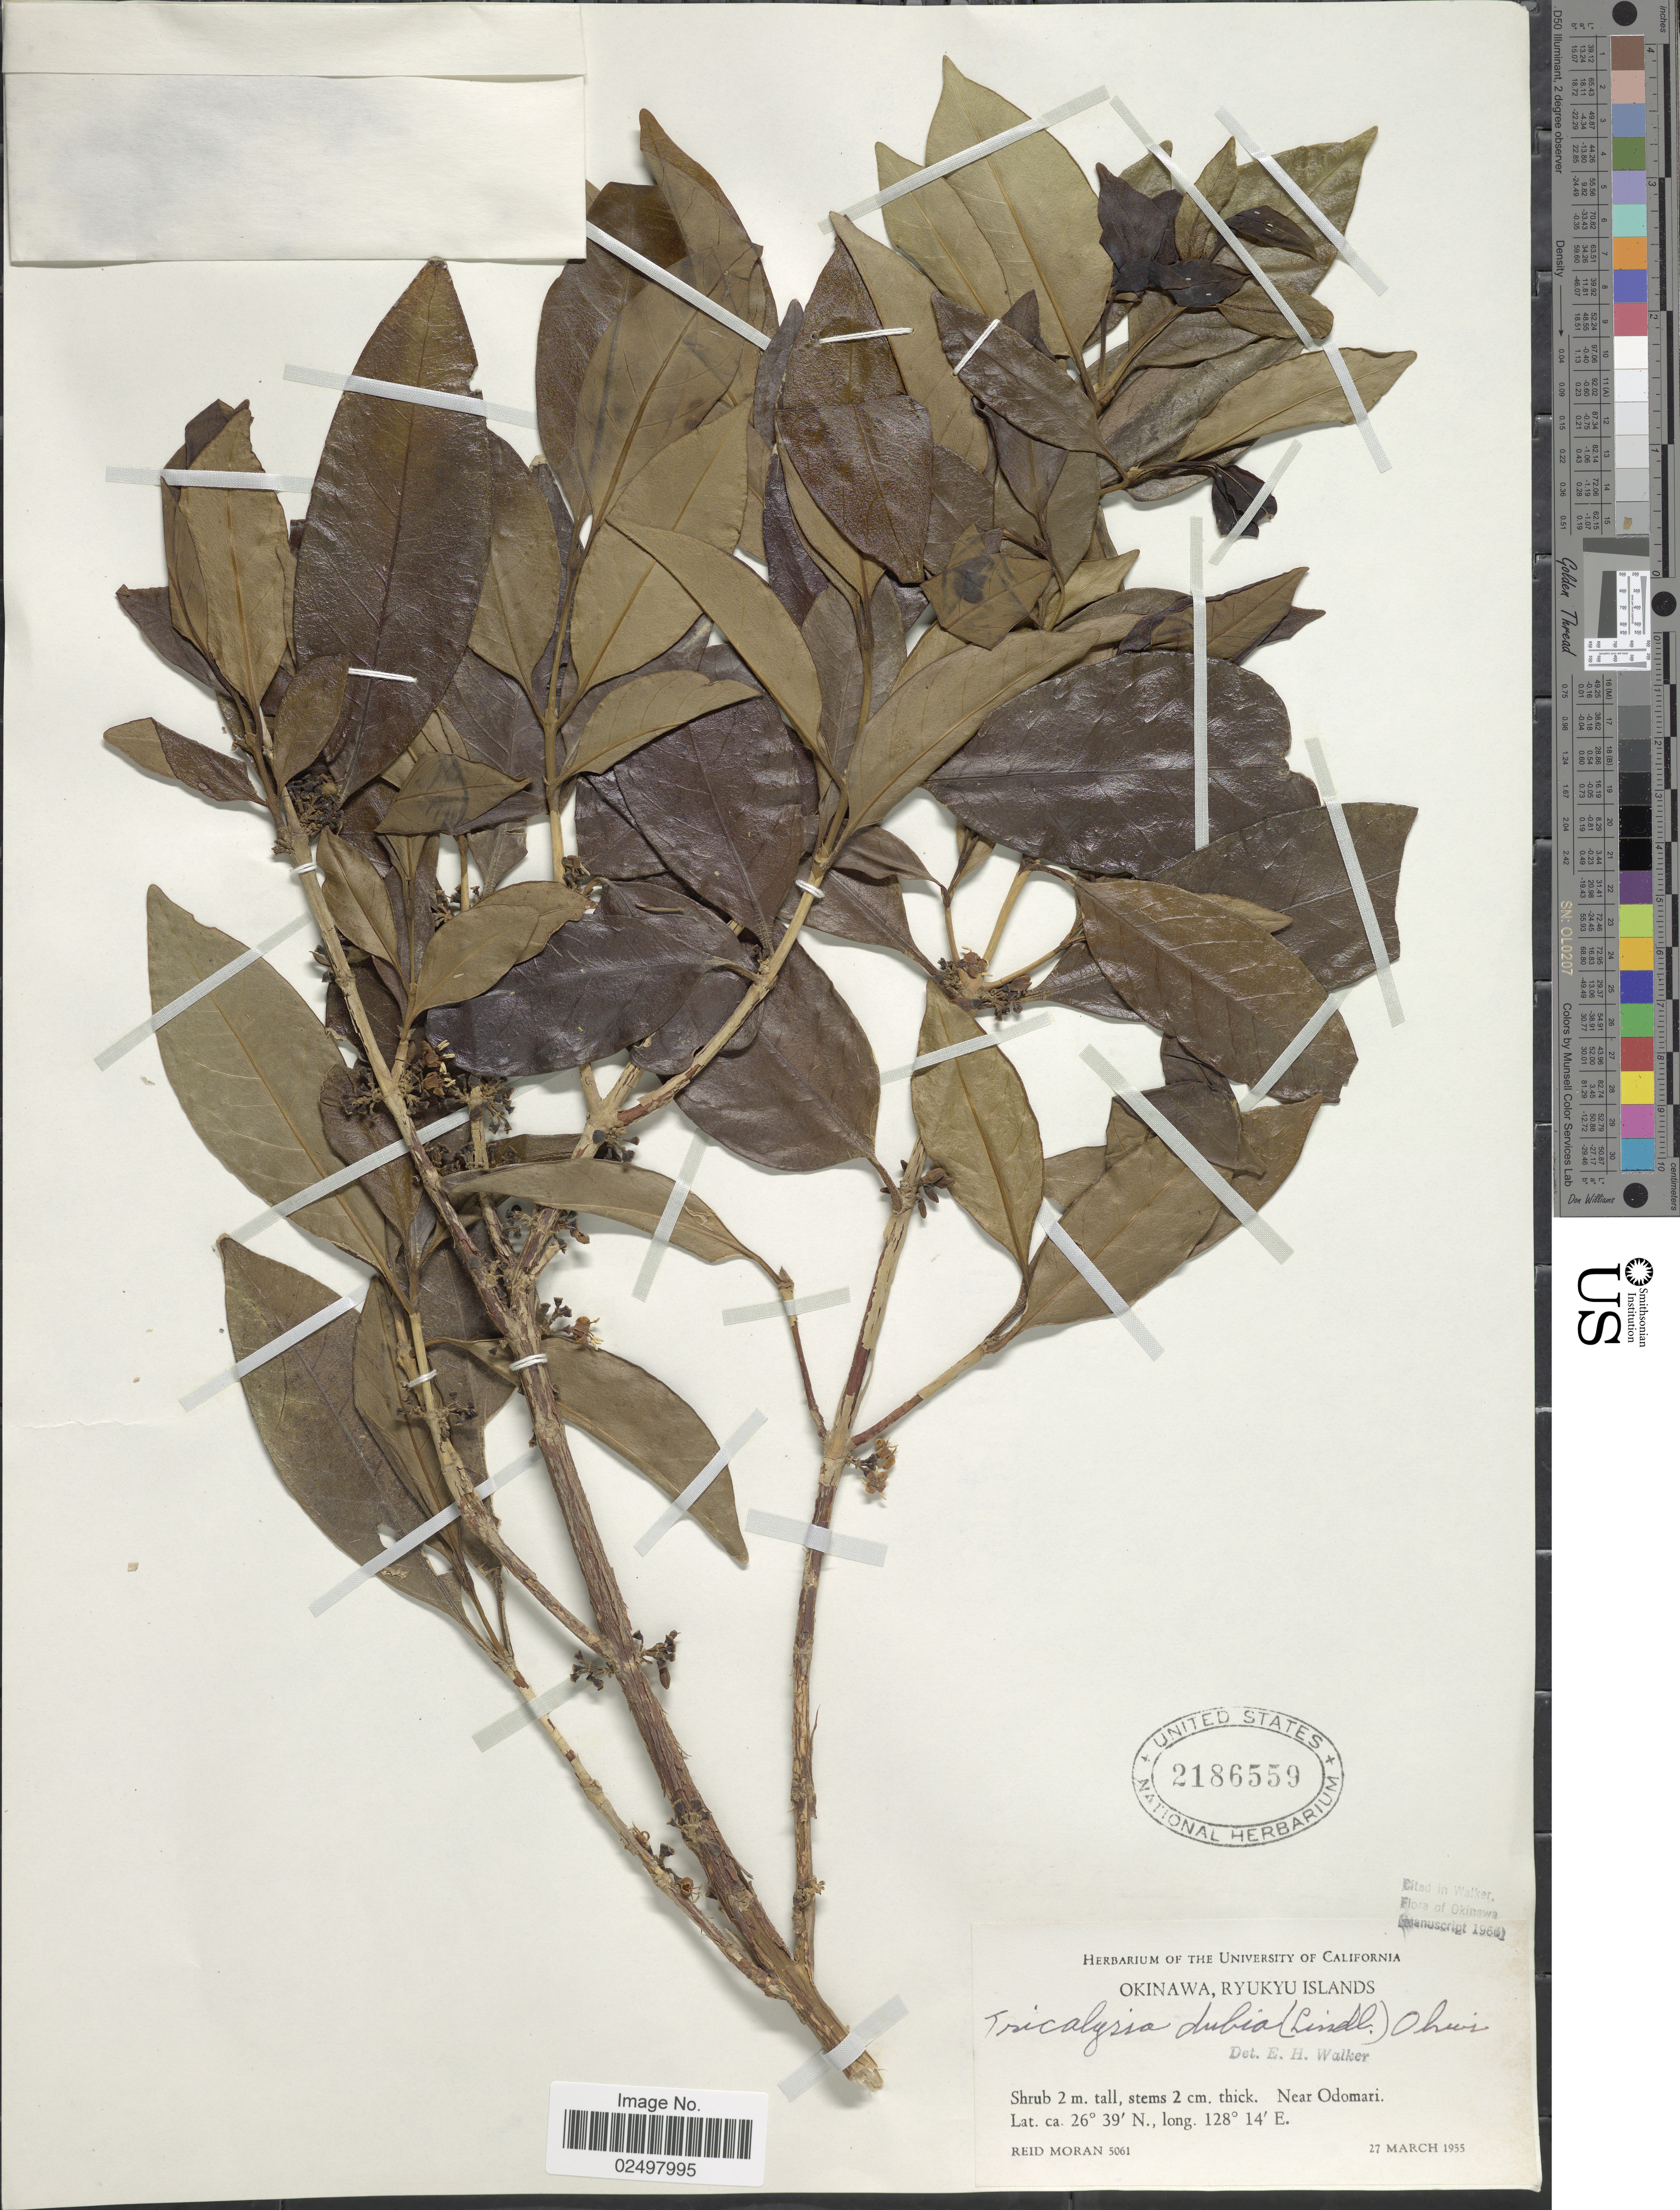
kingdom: Plantae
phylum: Tracheophyta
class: Magnoliopsida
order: Gentianales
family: Rubiaceae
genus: Tricalysia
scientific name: Tricalysia dubia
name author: (Lindl.) Ohwi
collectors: R. V. Moran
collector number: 5061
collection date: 1955-03-27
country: Japan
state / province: Okinawa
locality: Ryukyu Islands, near Odomari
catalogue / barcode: US 2186559